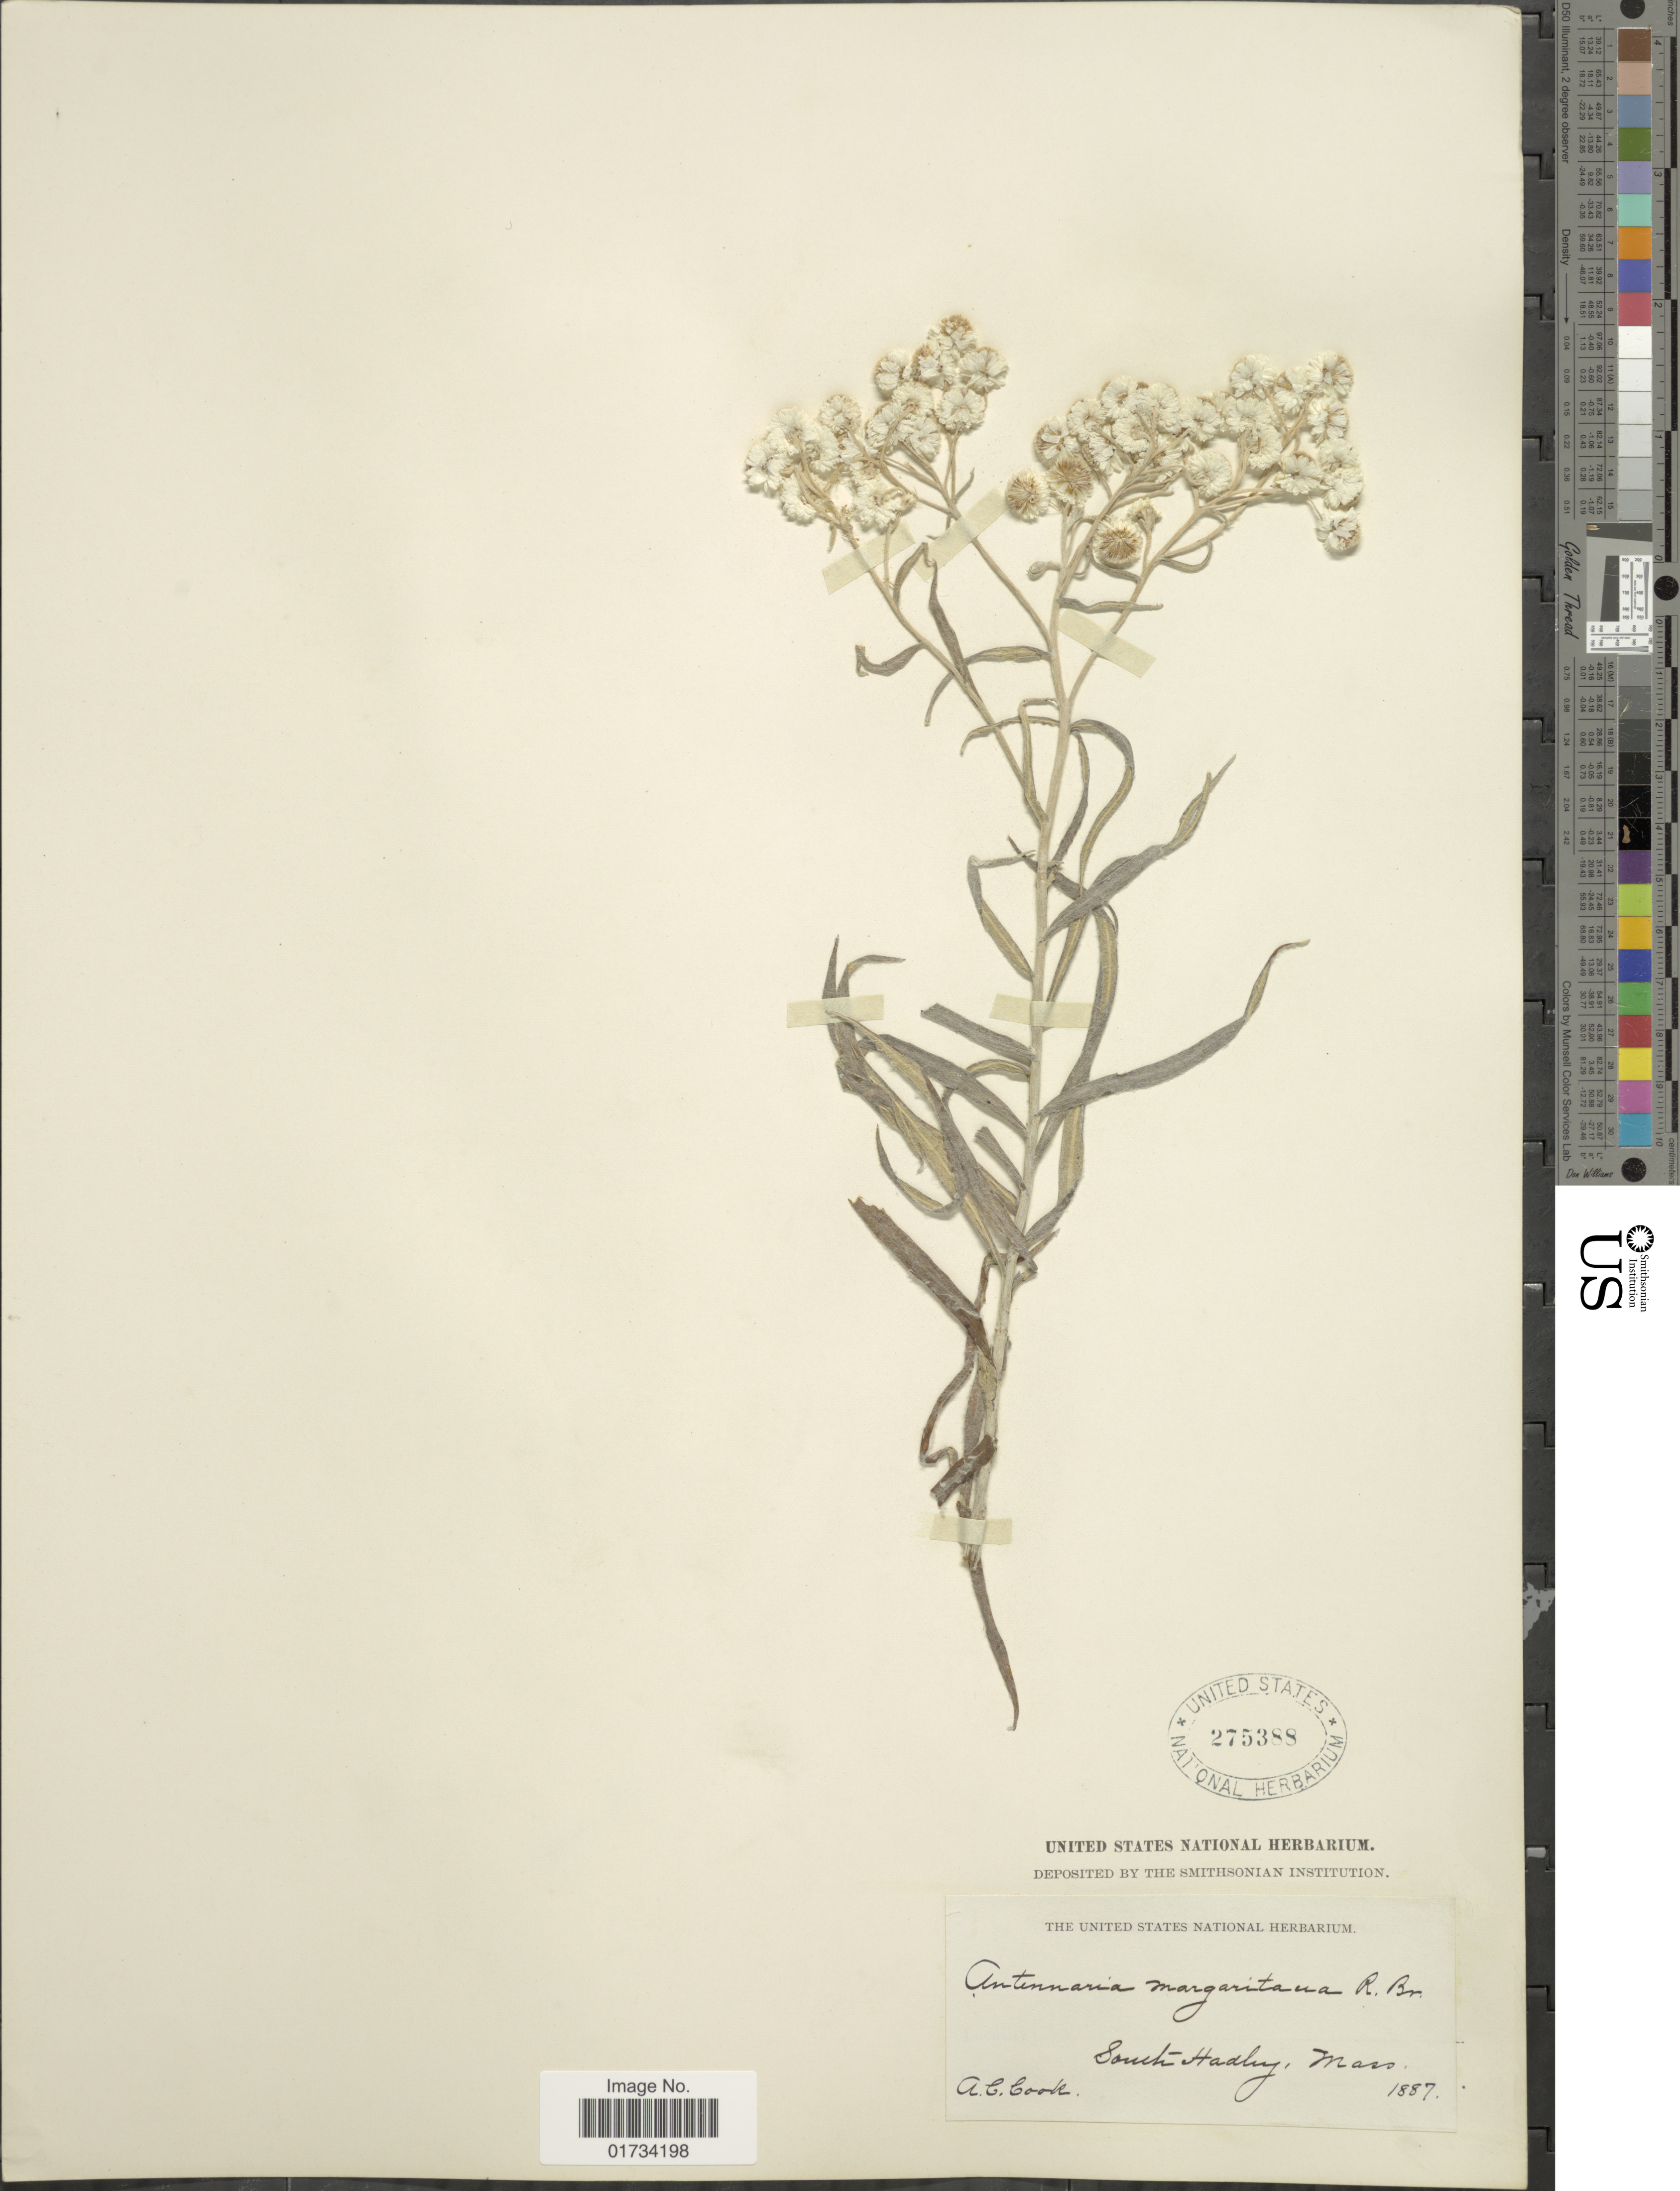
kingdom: Plantae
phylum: Tracheophyta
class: Magnoliopsida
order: Asterales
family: Asteraceae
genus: Anaphalis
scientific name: Anaphalis margaritacea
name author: (L.) Benth. & Hook. f.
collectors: Alice C. Cook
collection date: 1887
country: United States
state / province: Massachusetts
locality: South Hadley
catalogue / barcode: US 275388